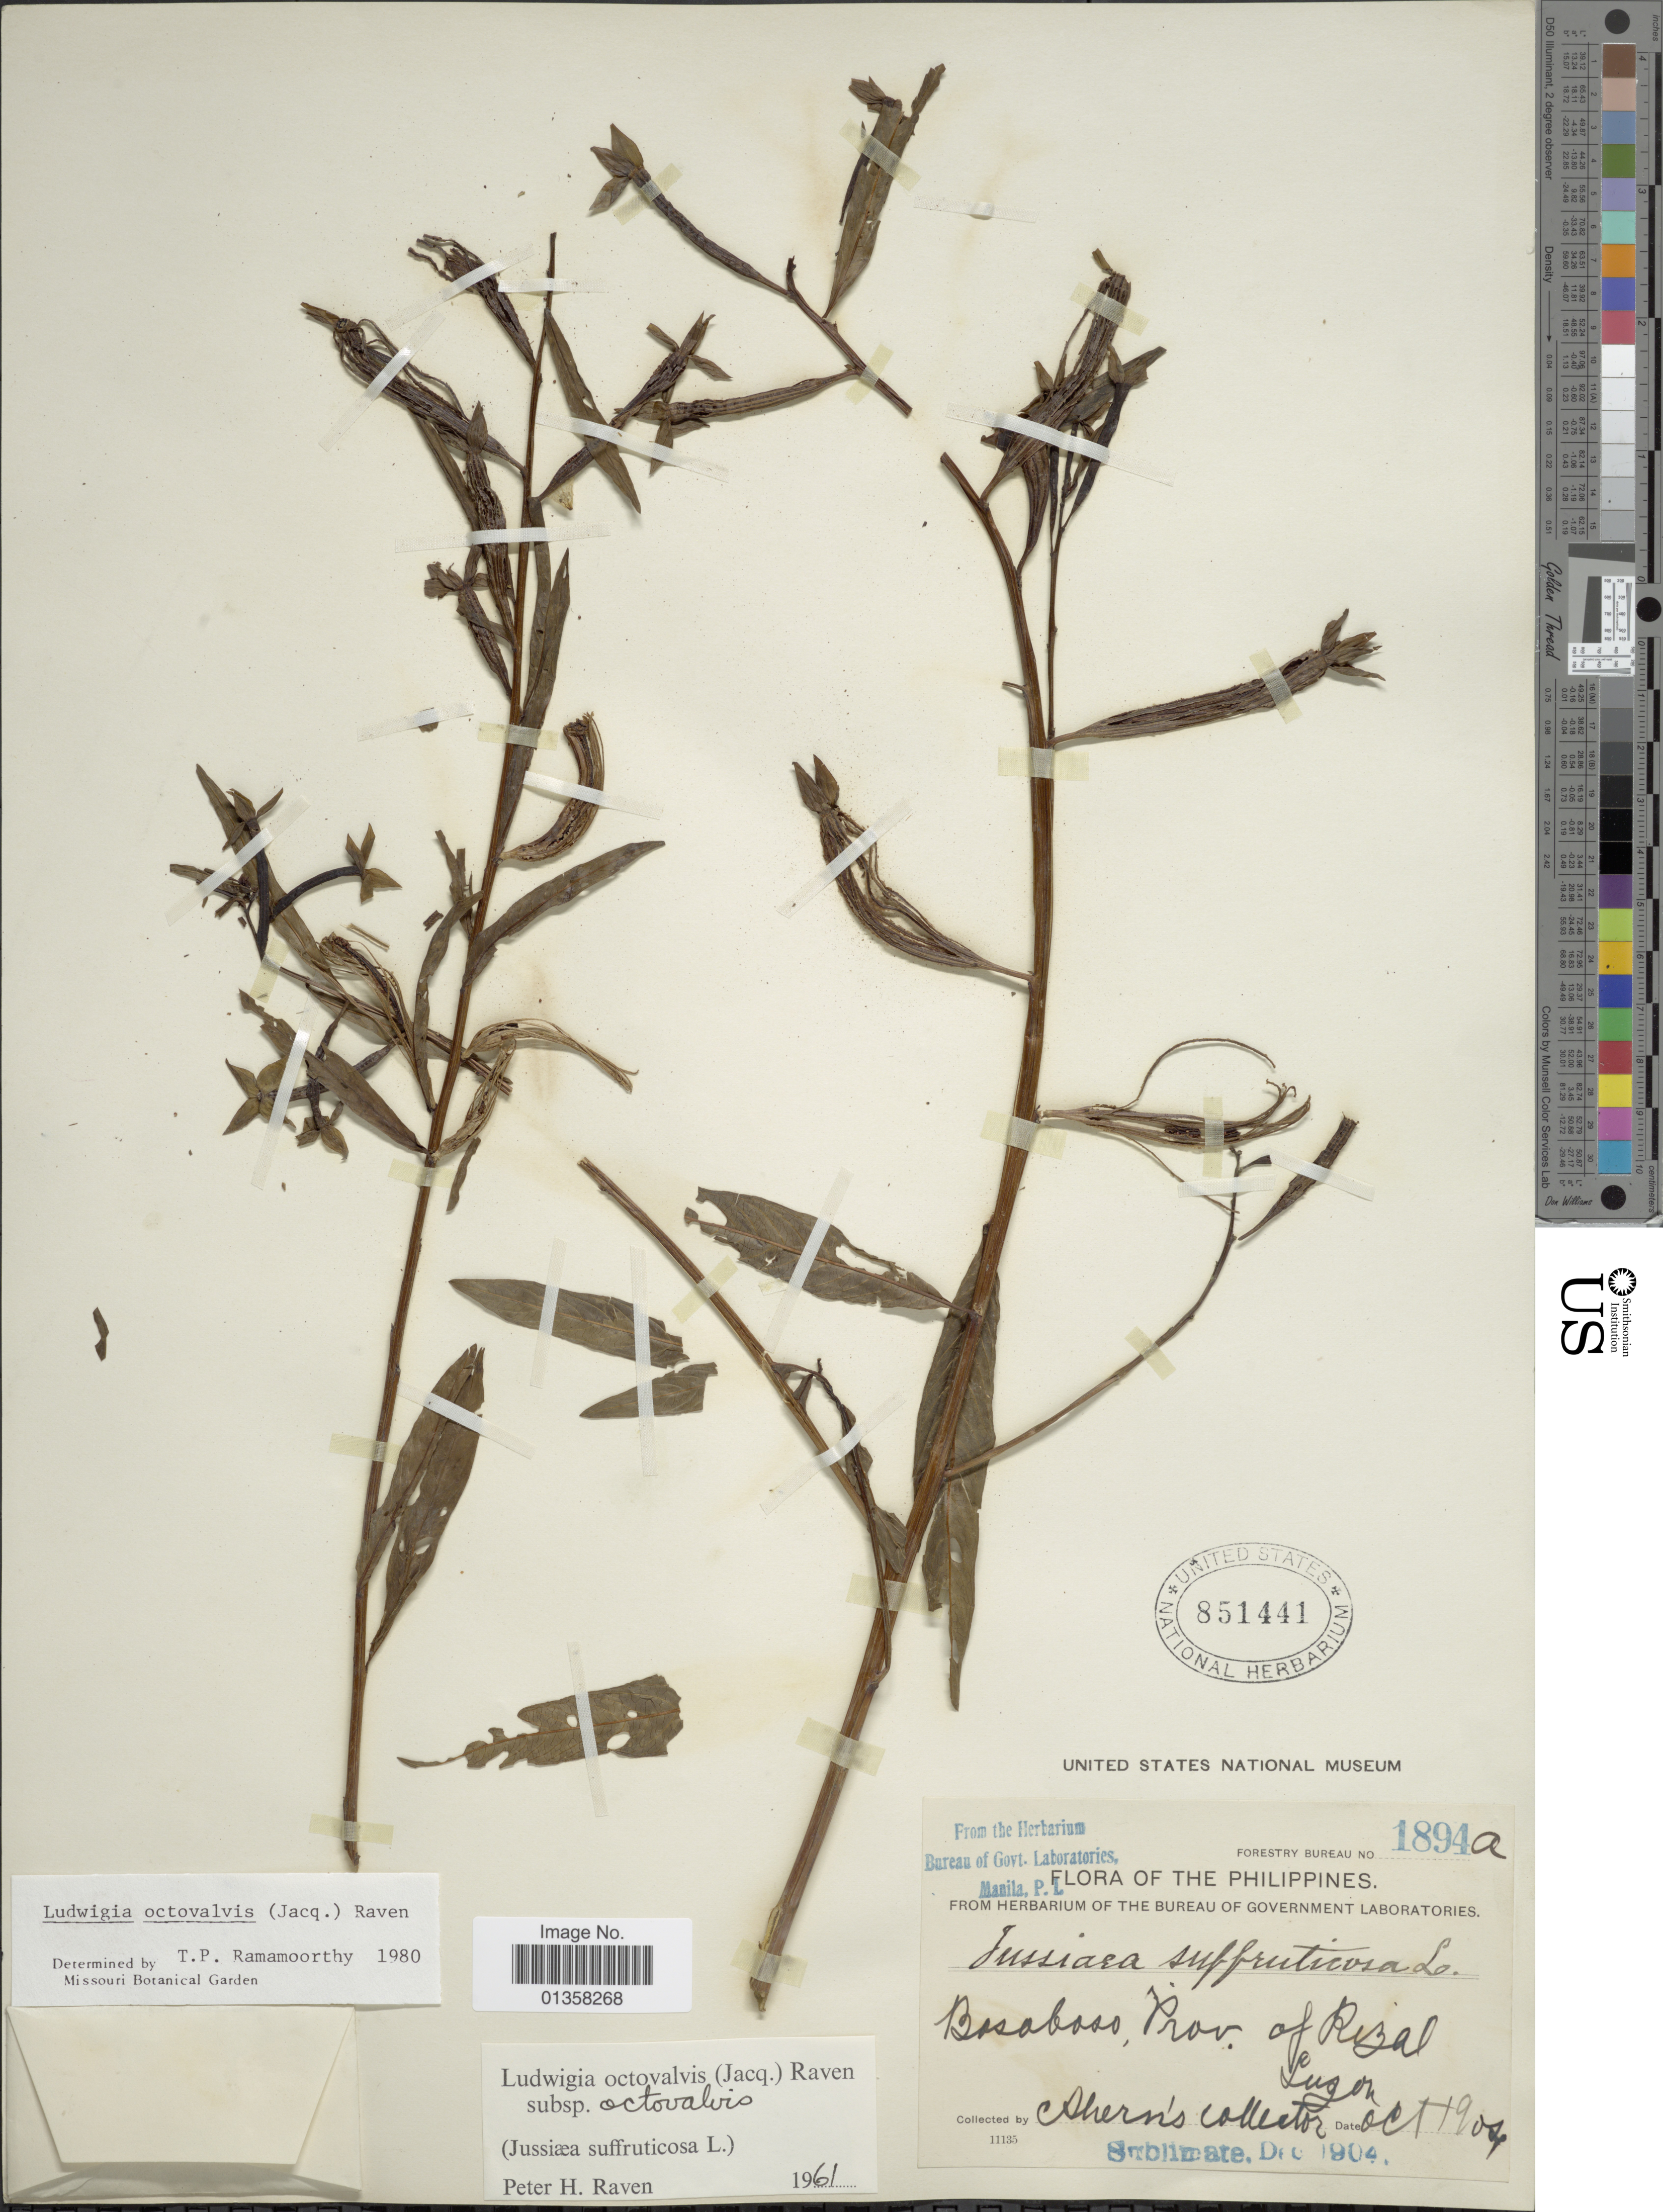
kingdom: Plantae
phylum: Tracheophyta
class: Magnoliopsida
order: Myrtales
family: Onagraceae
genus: Ludwigia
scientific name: Ludwigia octovalvis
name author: (Jacq.) P.H. Raven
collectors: Ahern's collector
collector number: Forestry Bureau 1894a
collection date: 1904-10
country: Philippines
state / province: Central Luzon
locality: Bosaboos, Prov. of Rizal, Luzon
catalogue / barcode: US 851441